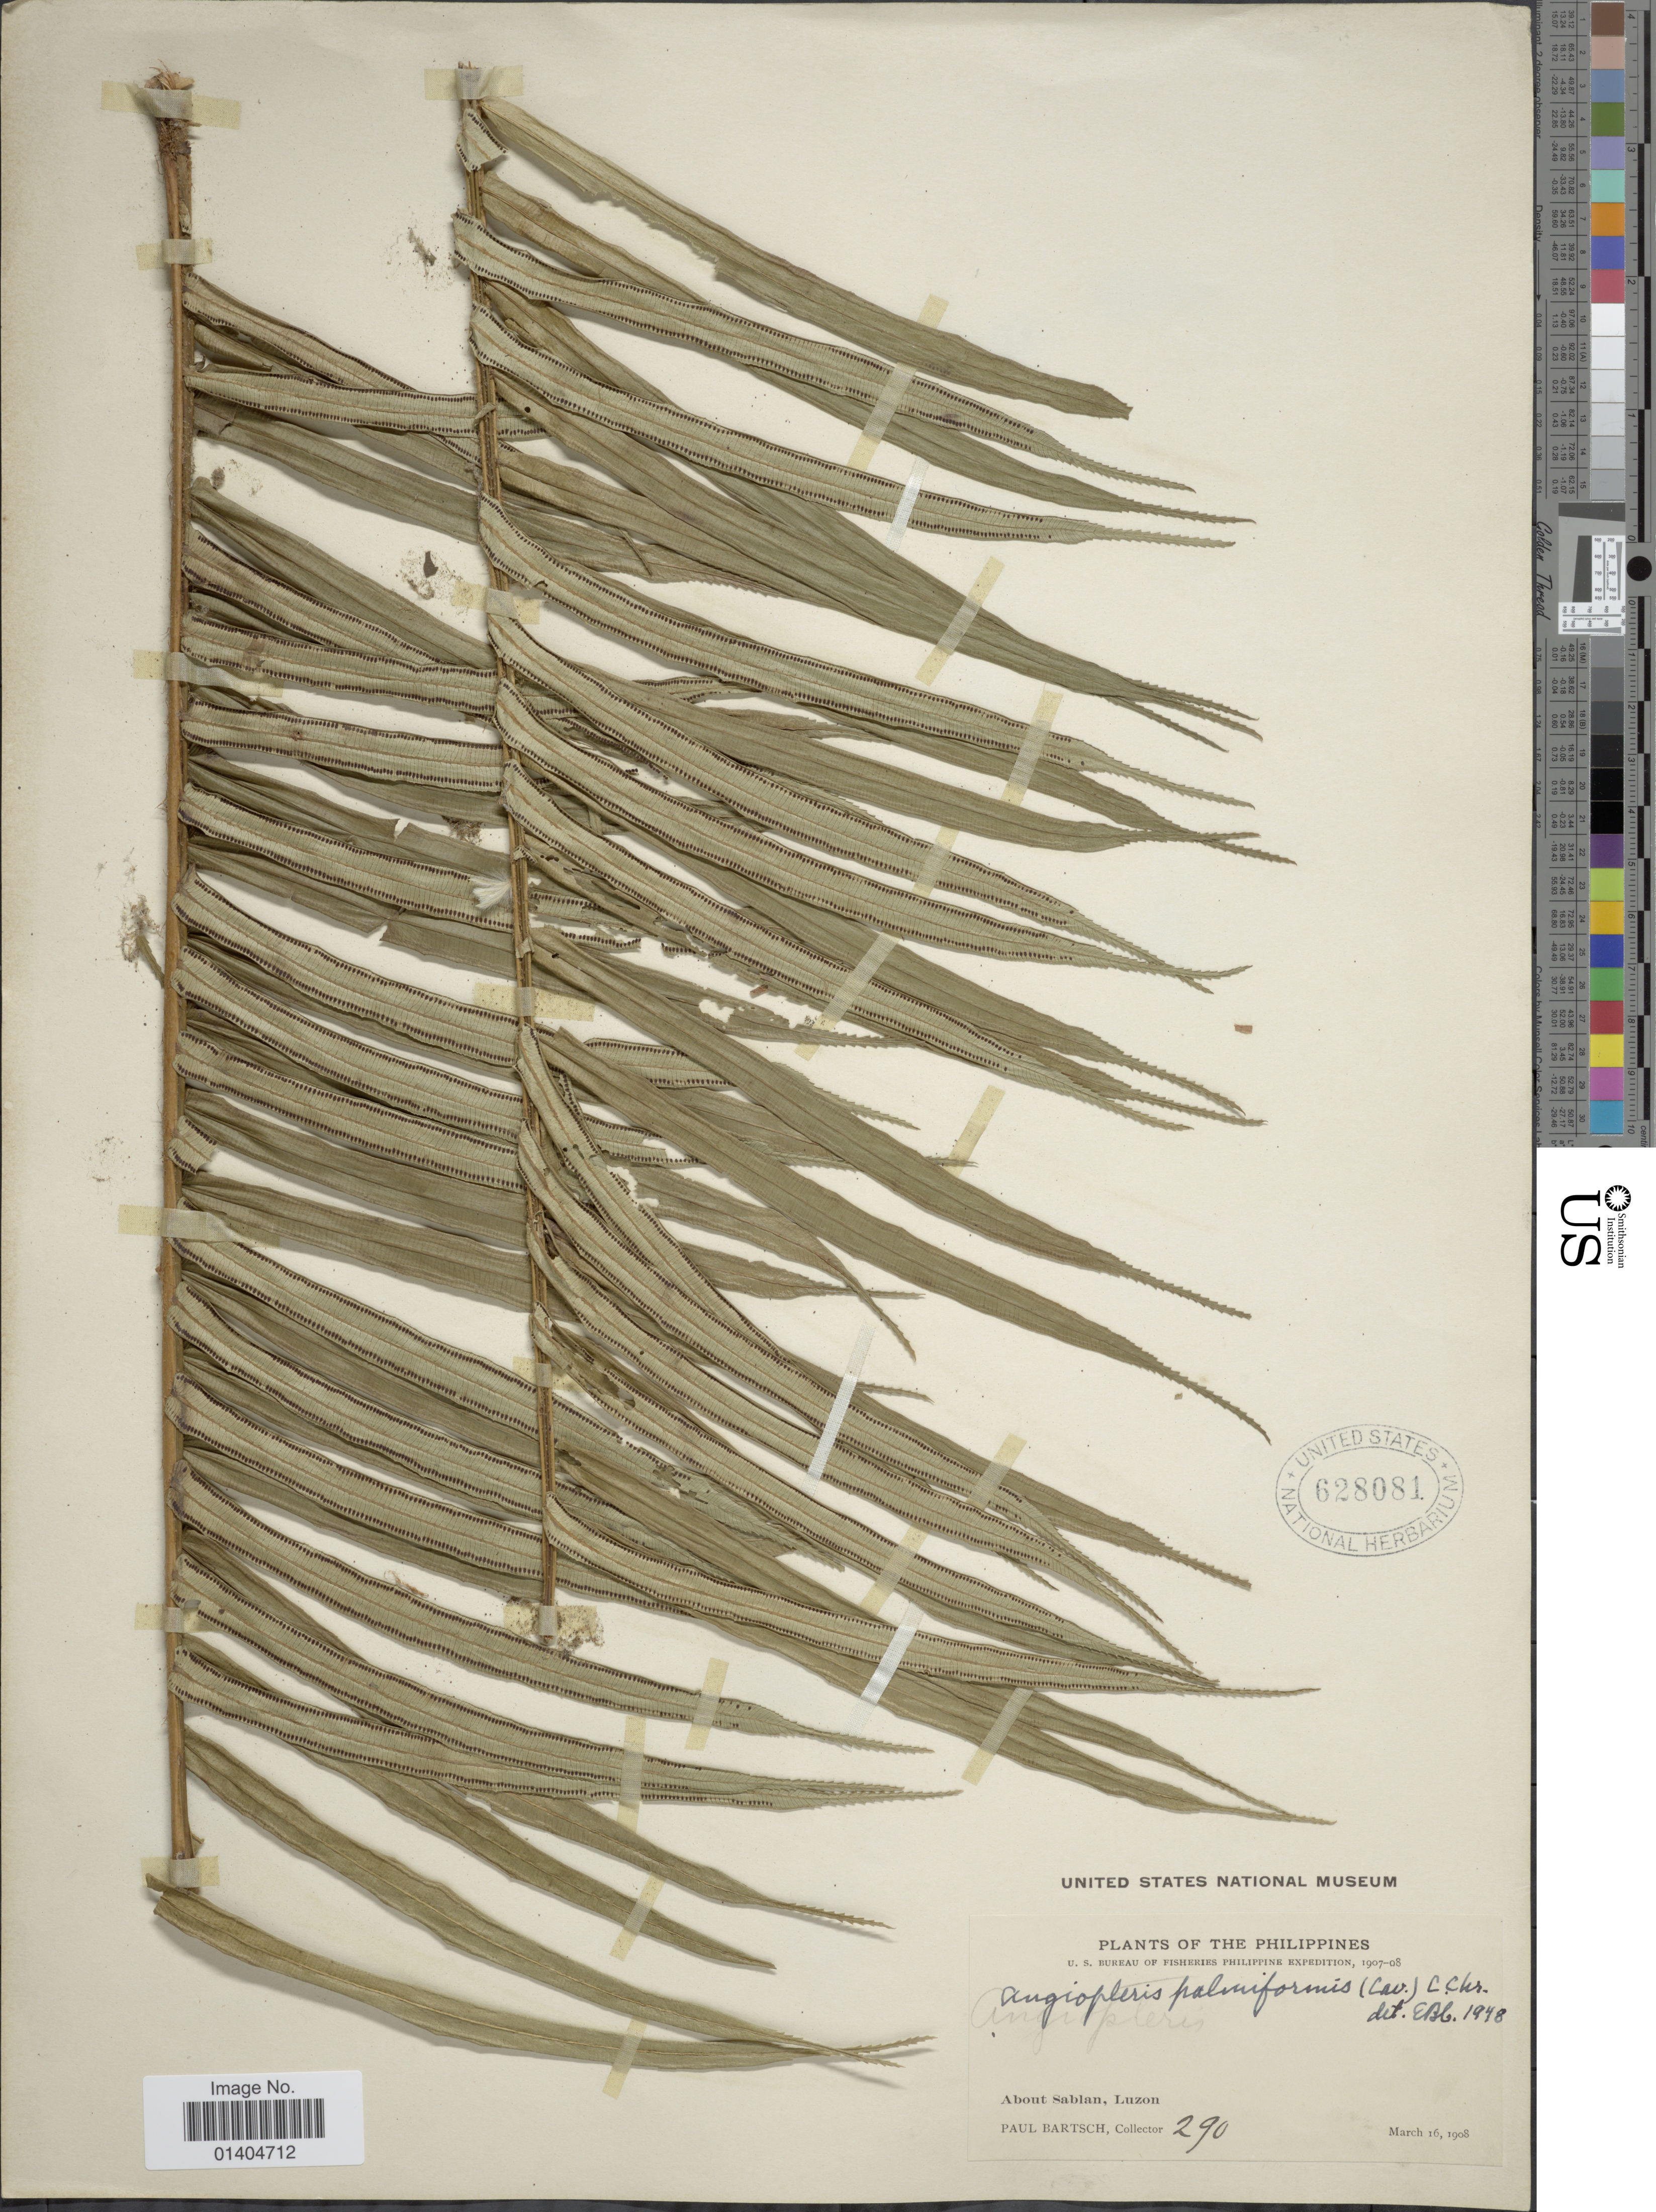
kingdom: Plantae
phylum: Tracheophyta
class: Polypodiopsida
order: Marattiales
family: Marattiaceae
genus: Angiopteris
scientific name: Angiopteris palmiformis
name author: (Cav.) C. Chr.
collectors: P. Bartsch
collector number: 290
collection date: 1908-03-16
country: Philippines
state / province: Central Luzon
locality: The Philippines, About Sablan, Luzon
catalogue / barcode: US 628081